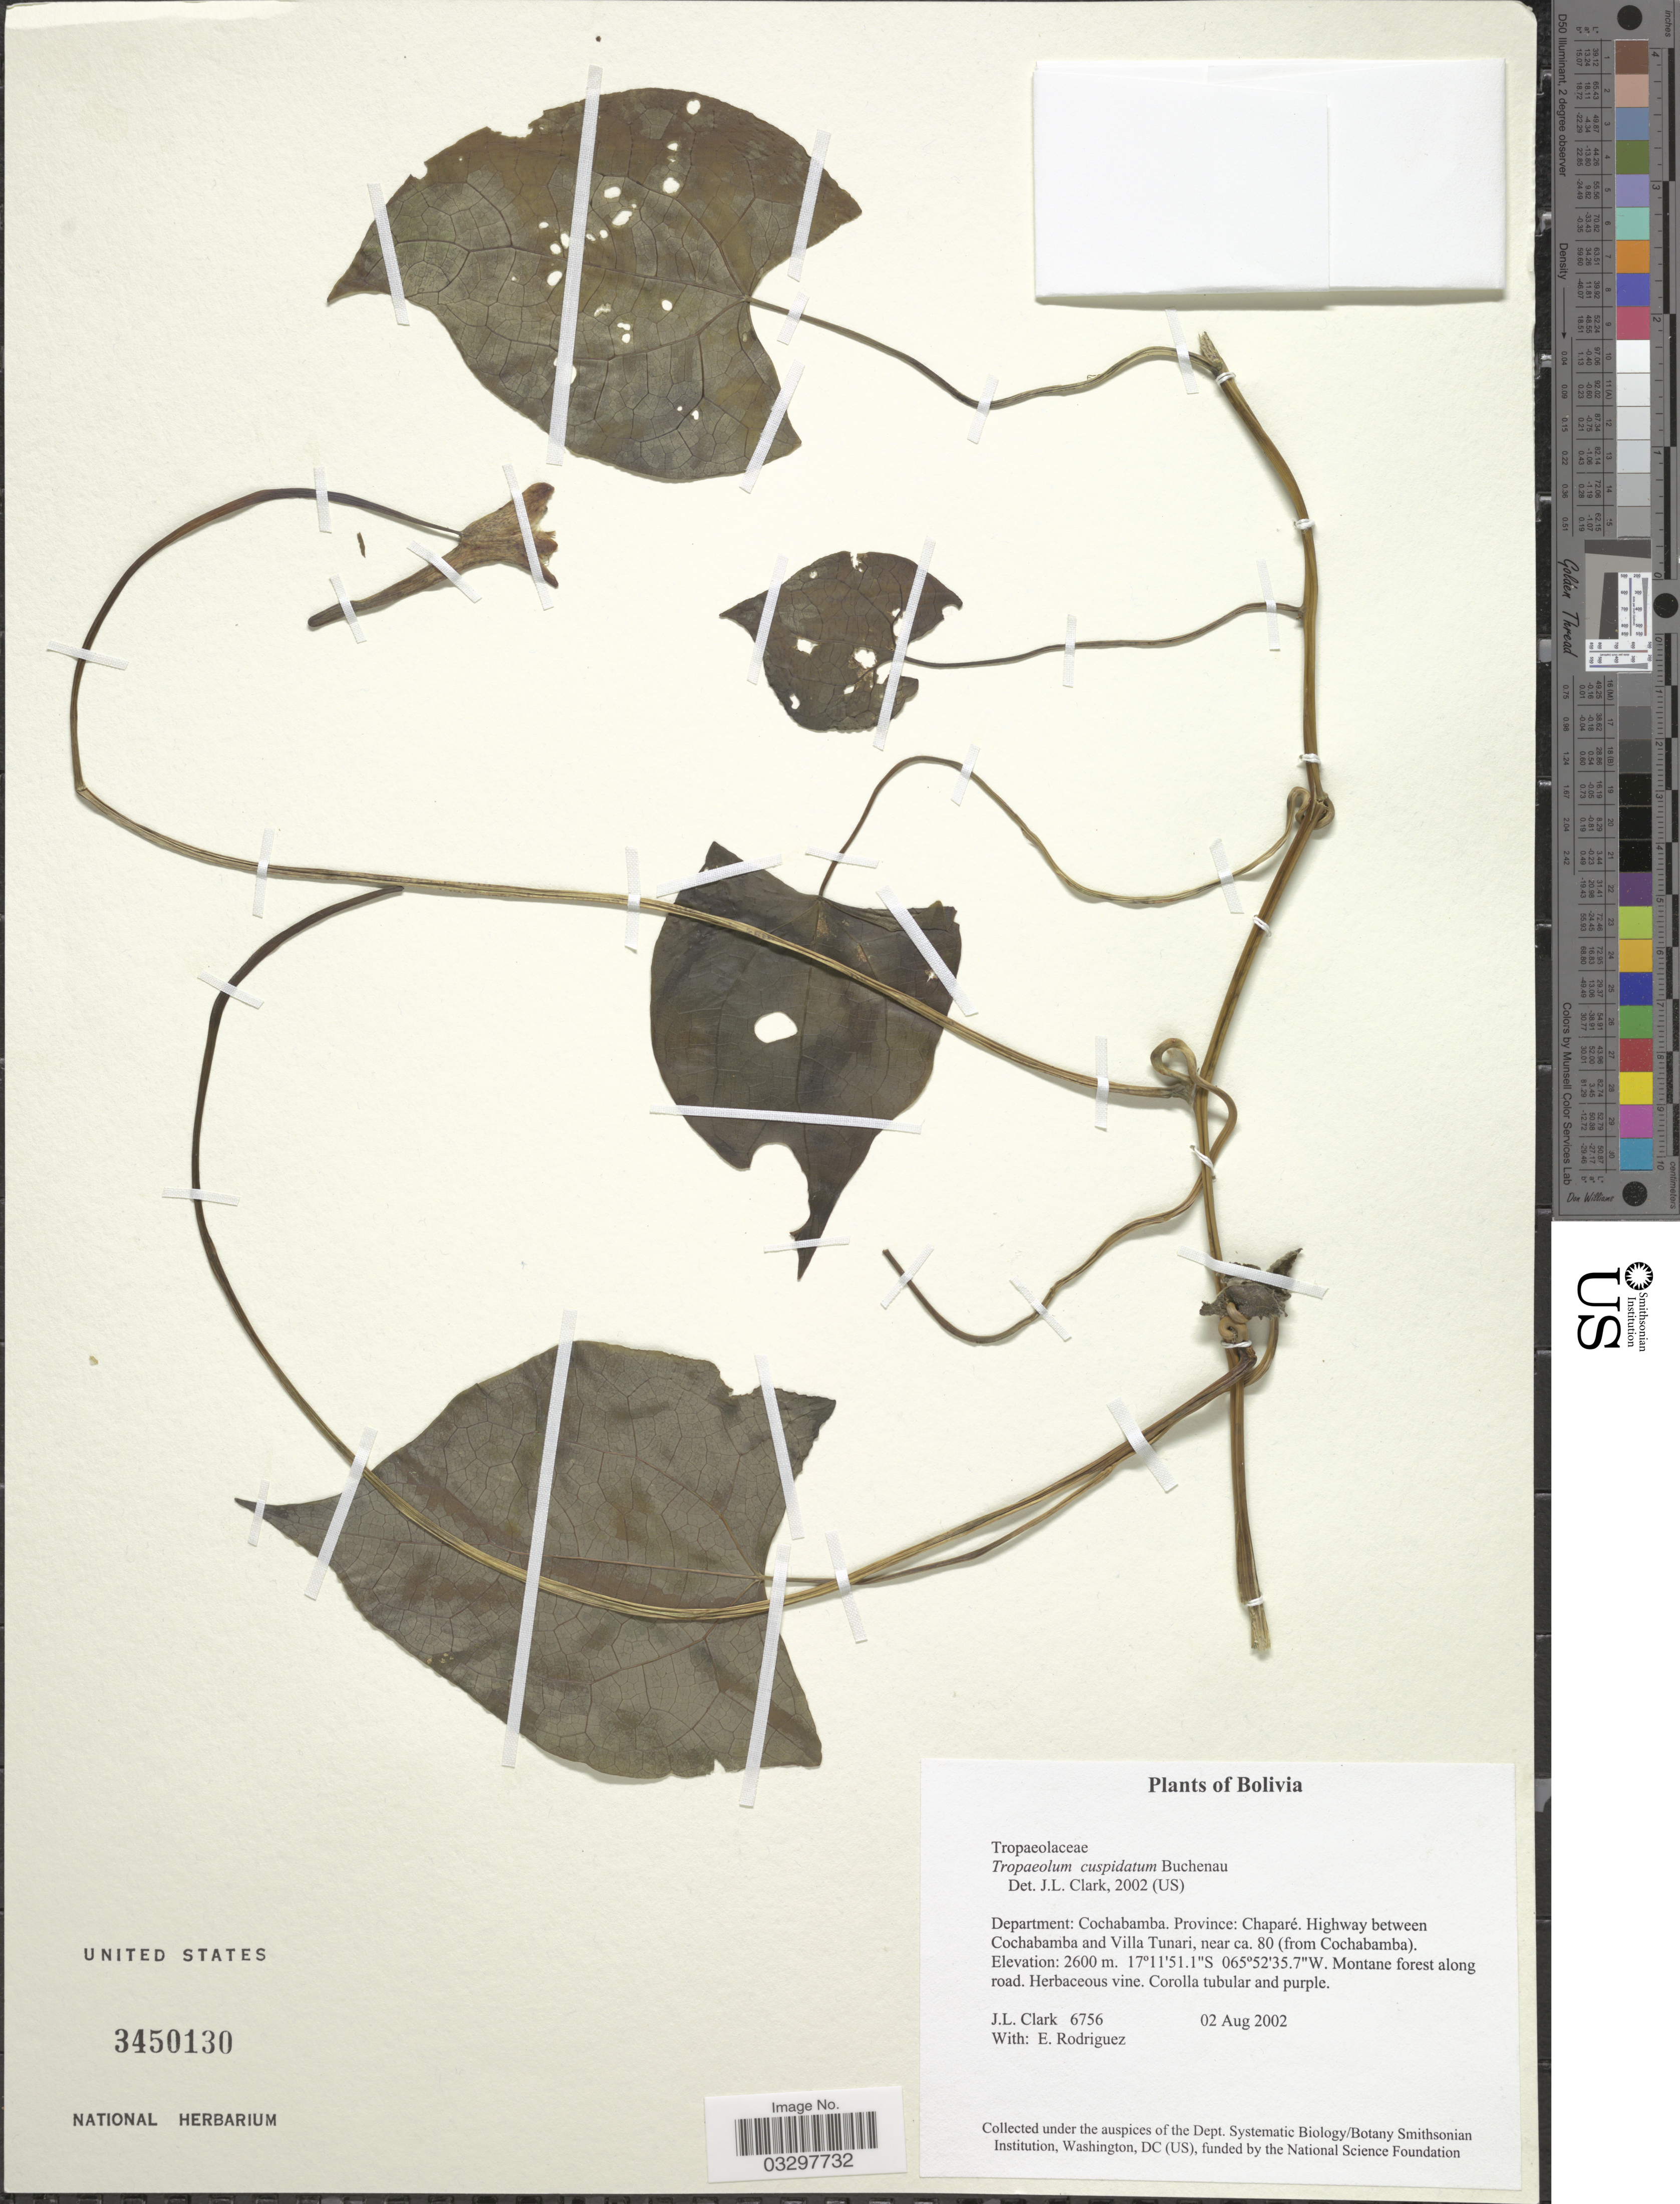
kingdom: Plantae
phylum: Tracheophyta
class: Magnoliopsida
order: Brassicales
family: Tropaeolaceae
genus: Tropaeolum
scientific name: Tropaeolum cuspidatum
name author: Buchenau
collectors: J. L. Clark & E. Rodriguez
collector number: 6756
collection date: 2002-08-02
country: Bolivia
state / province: Cochabamba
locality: Department: Cochabamba. Province: Chaparé. Highway between Cochabamba and Villa Tunari, near ca. 80 (from Cochabamba).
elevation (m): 2600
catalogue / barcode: US 3450130